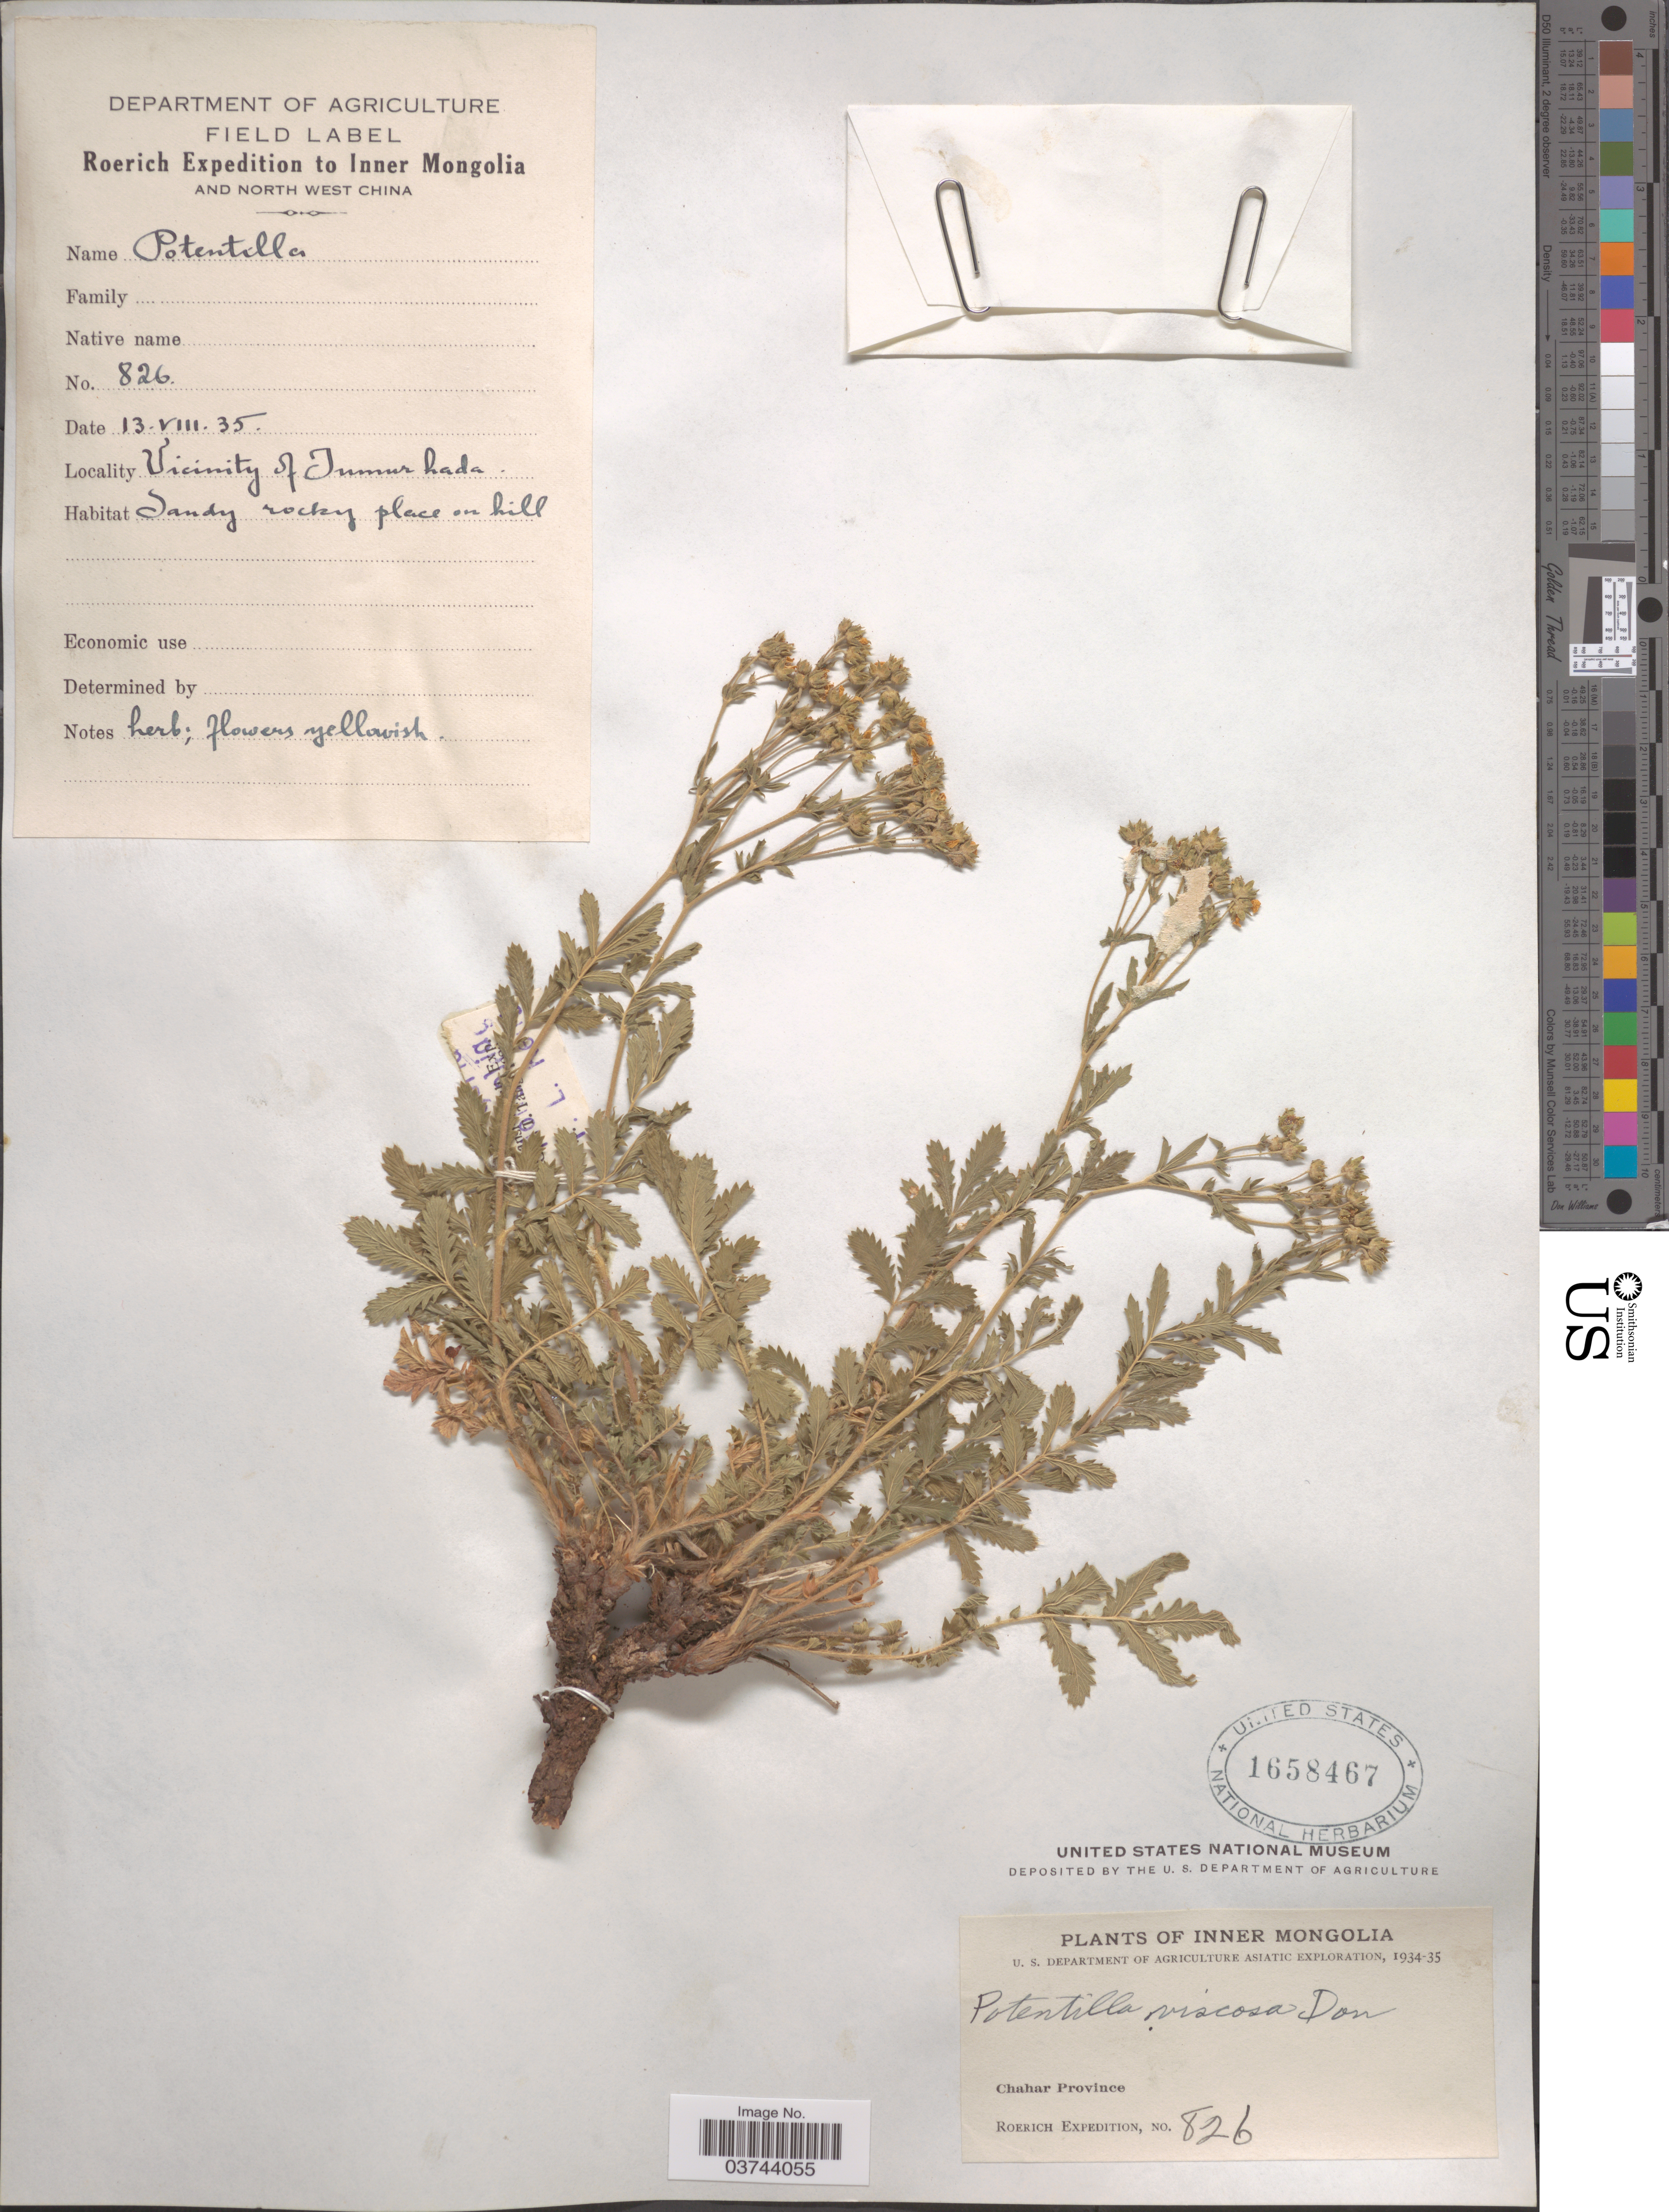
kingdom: Plantae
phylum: Tracheophyta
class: Magnoliopsida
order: Rosales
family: Rosaceae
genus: Potentilla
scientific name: Potentilla viscosa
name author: Donn ex Lehm.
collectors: Roerich Expedition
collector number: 826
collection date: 1935-08-13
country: China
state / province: Nei Monggol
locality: Inner Mongolia. Chahar Province. North West China. Vicinity of Jumur hada.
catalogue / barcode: US 1658467